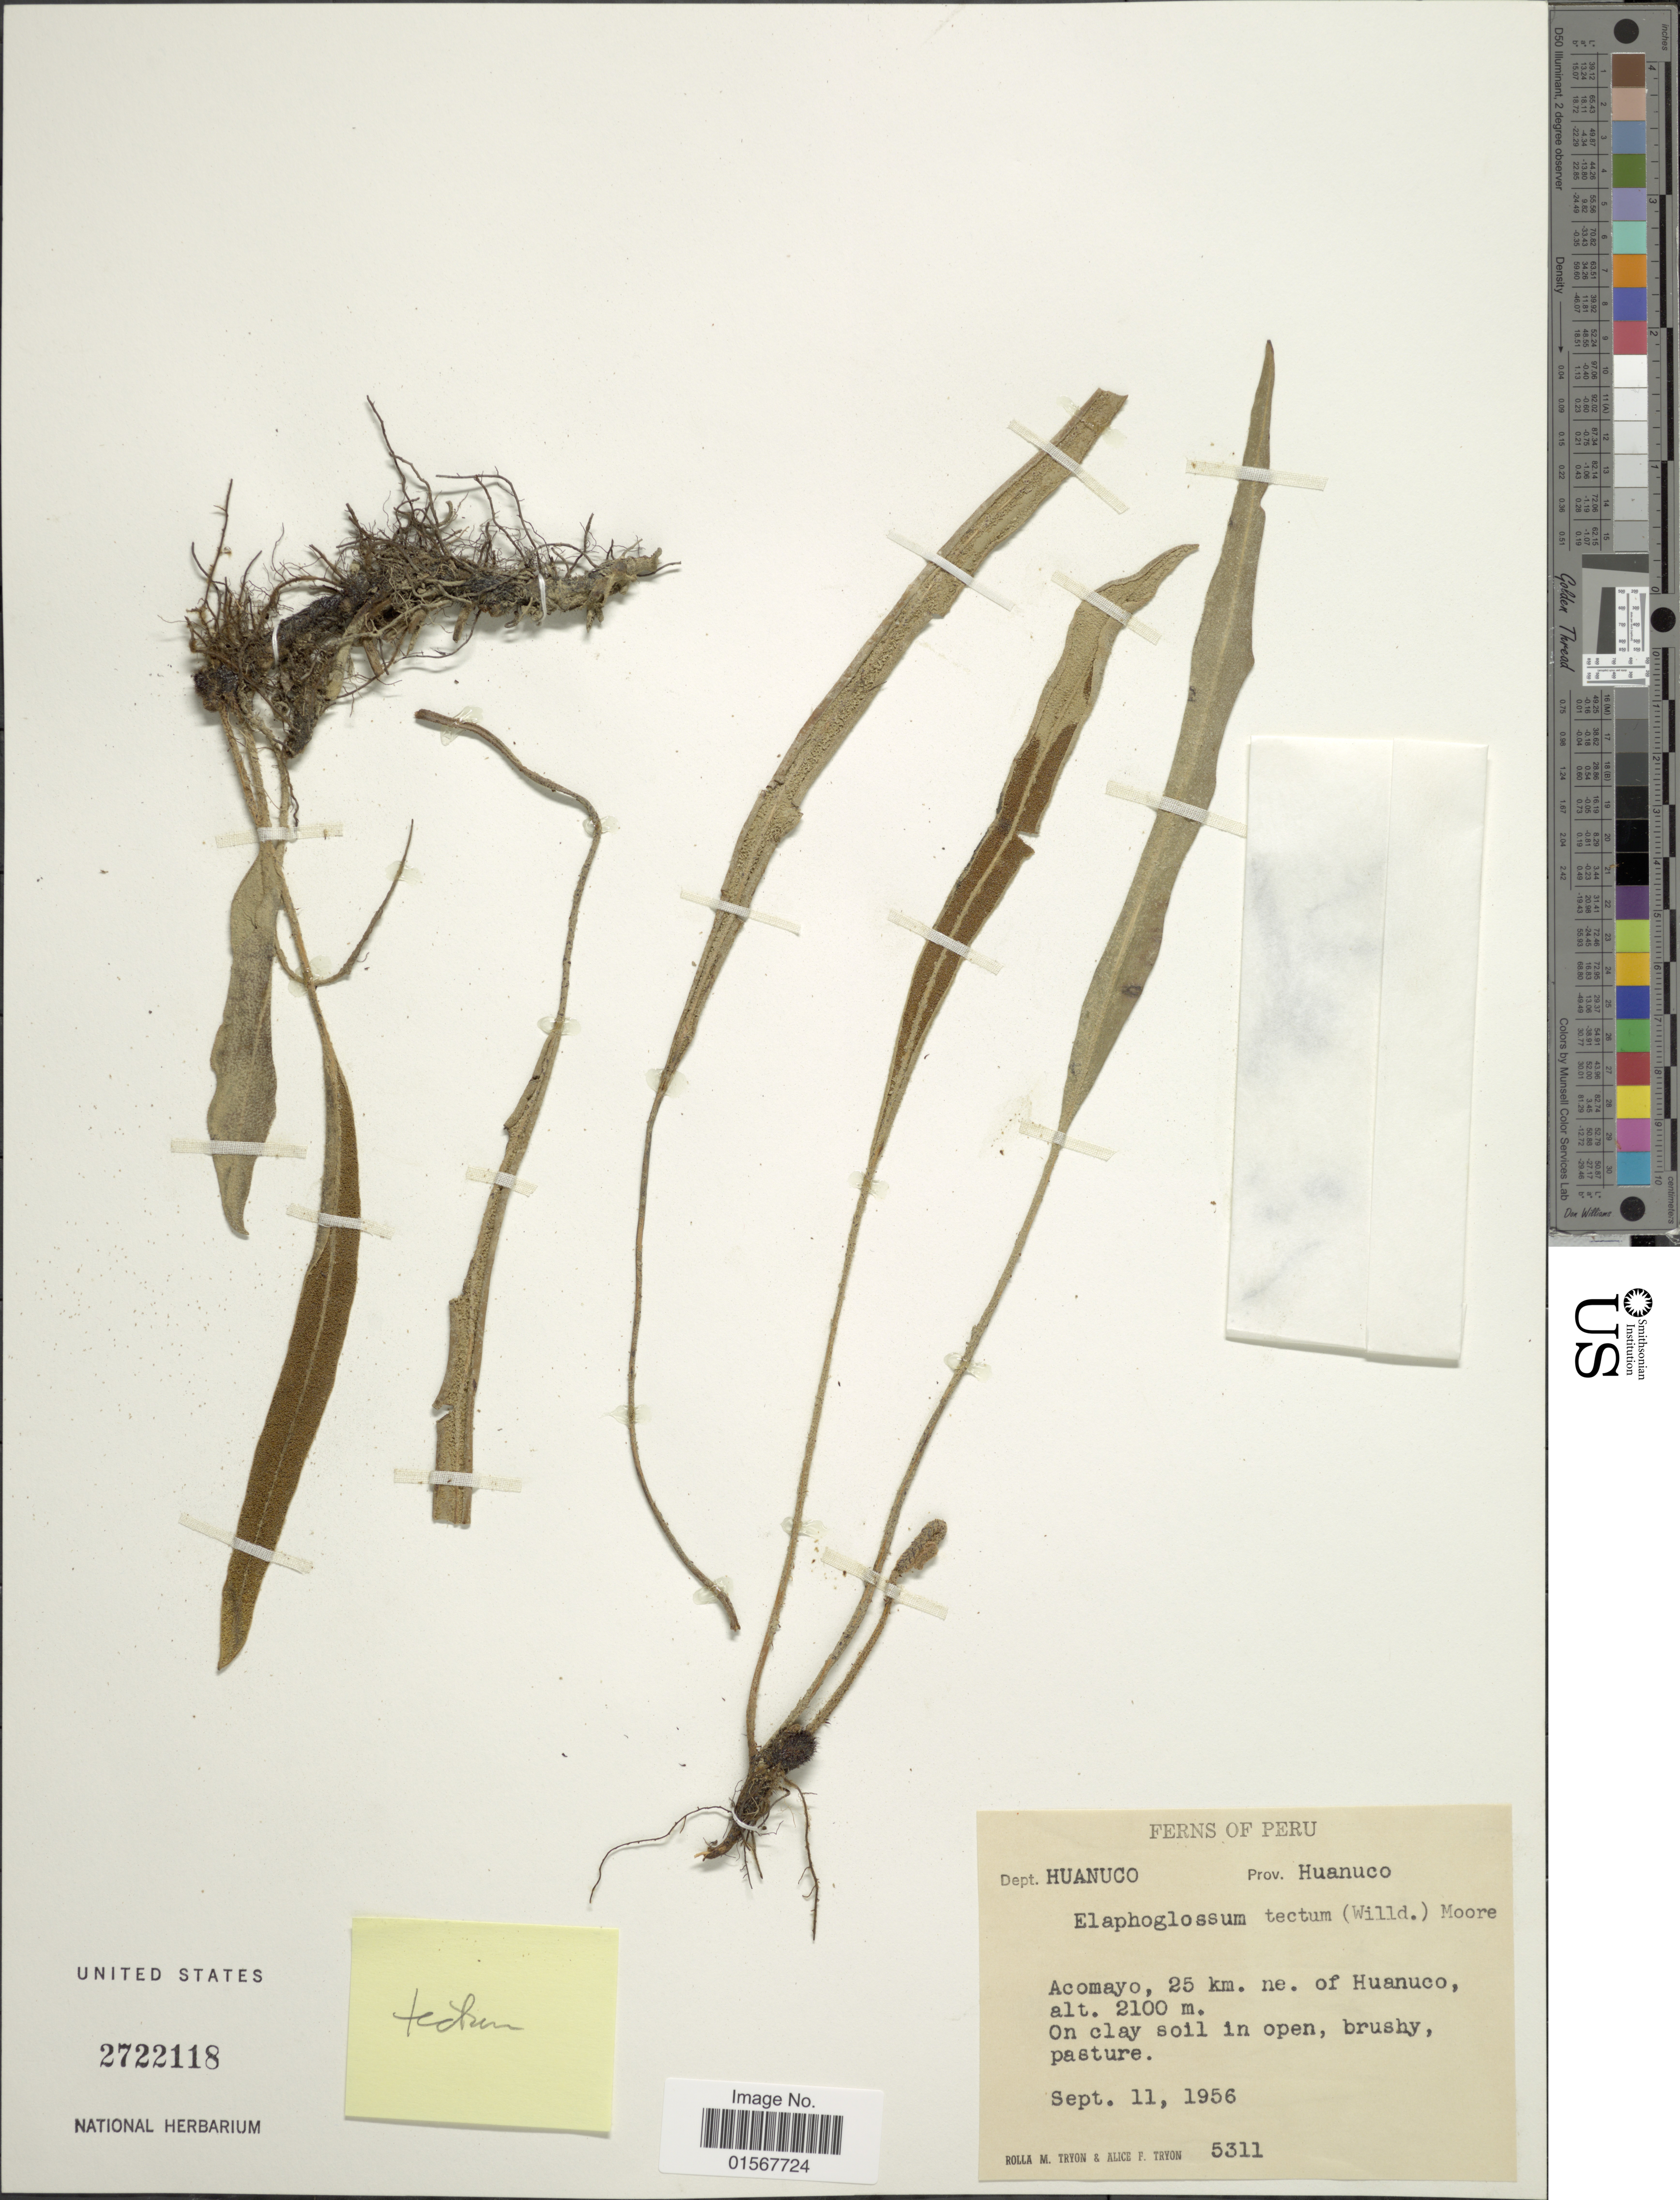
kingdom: Plantae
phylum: Tracheophyta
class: Polypodiopsida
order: Polypodiales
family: Dryopteridaceae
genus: Elaphoglossum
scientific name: Elaphoglossum tectum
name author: (Humb. & Bonpl.) Moore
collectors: R. M. Tryon & A. F. Tryon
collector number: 5311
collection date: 1956-09-11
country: Peru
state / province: Huánuco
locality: Dept. Huanuco, Prov. Huanuco, Acomayo, 25 km. ne. of Huanuco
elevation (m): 2100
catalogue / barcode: US 2722118